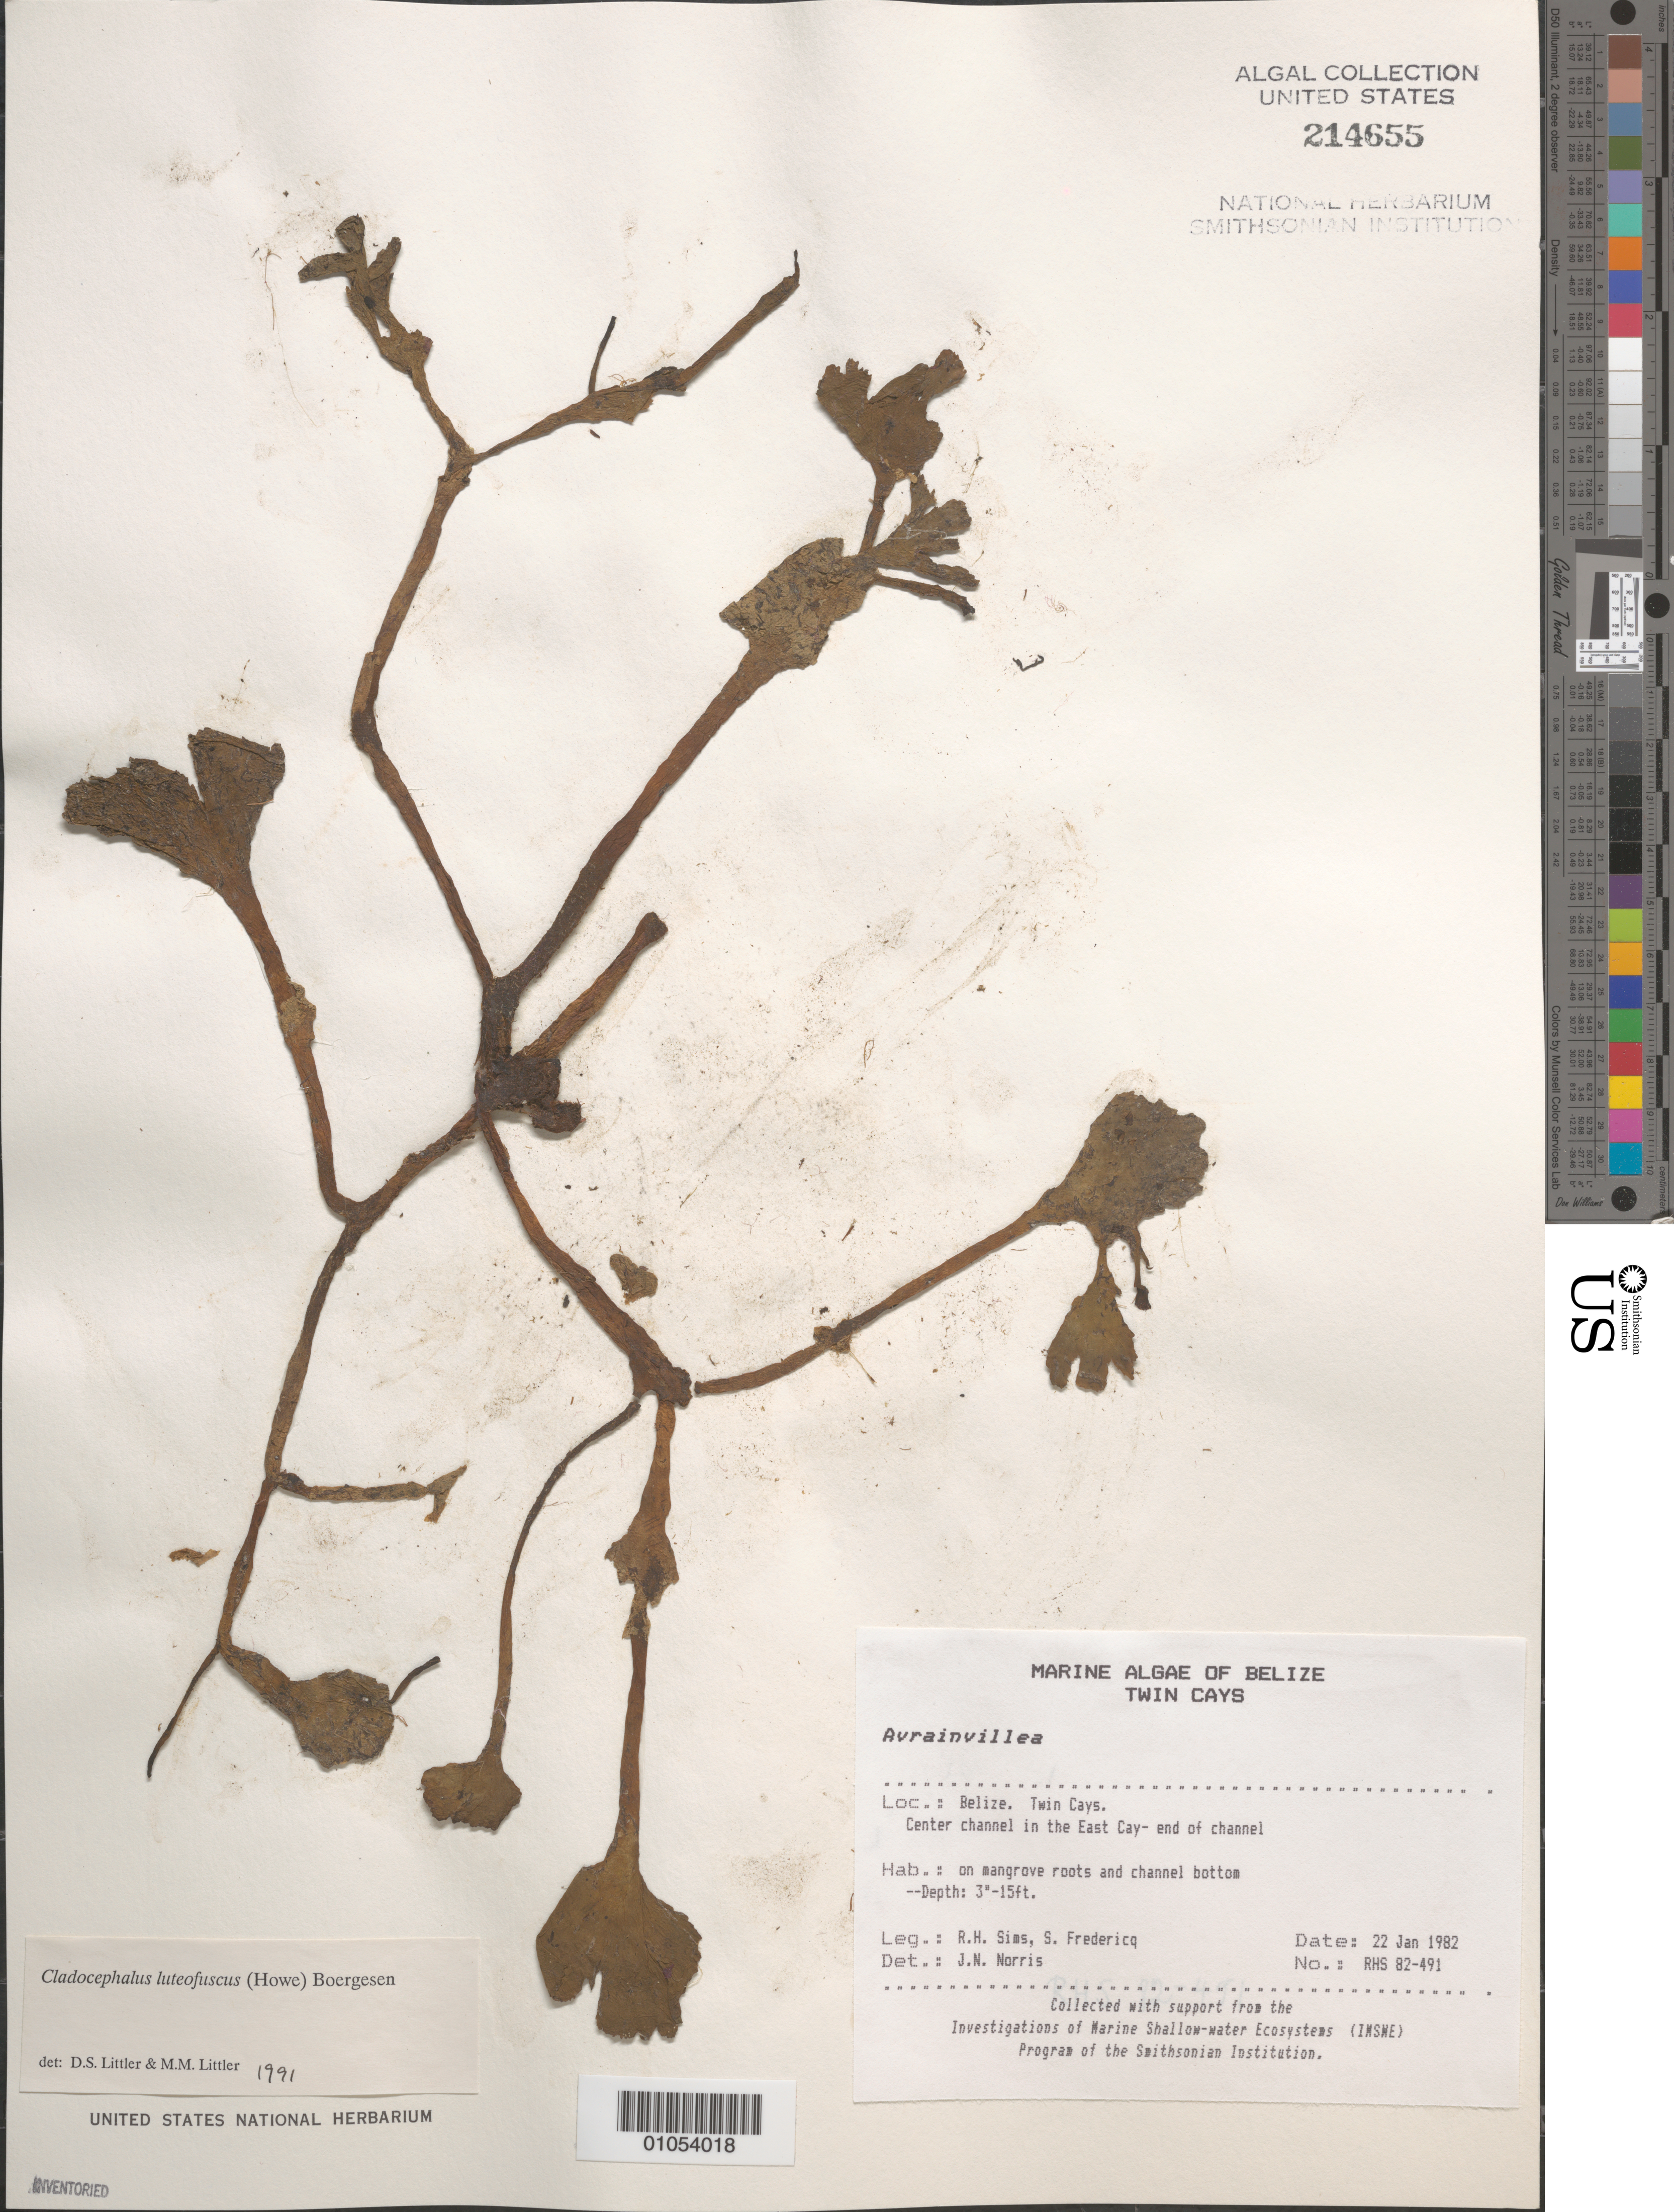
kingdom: Plantae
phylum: Chlorophyta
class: Ulvophyceae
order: Bryopsidales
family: Dichotomosiphonaceae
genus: Cladocephalus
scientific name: Cladocephalus luteofuscus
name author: (P. Crouan & H. Crouan) Børgesen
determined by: Littler, D. S.; Littler, M. M.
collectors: R. H. Sims & S. Fredericq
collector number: RHS 82-491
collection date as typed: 22 Jan 1982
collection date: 1982-01-22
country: Belize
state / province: Stann Creek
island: Twin Cays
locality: Center channel in the East Cay end of channel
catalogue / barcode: US 214655